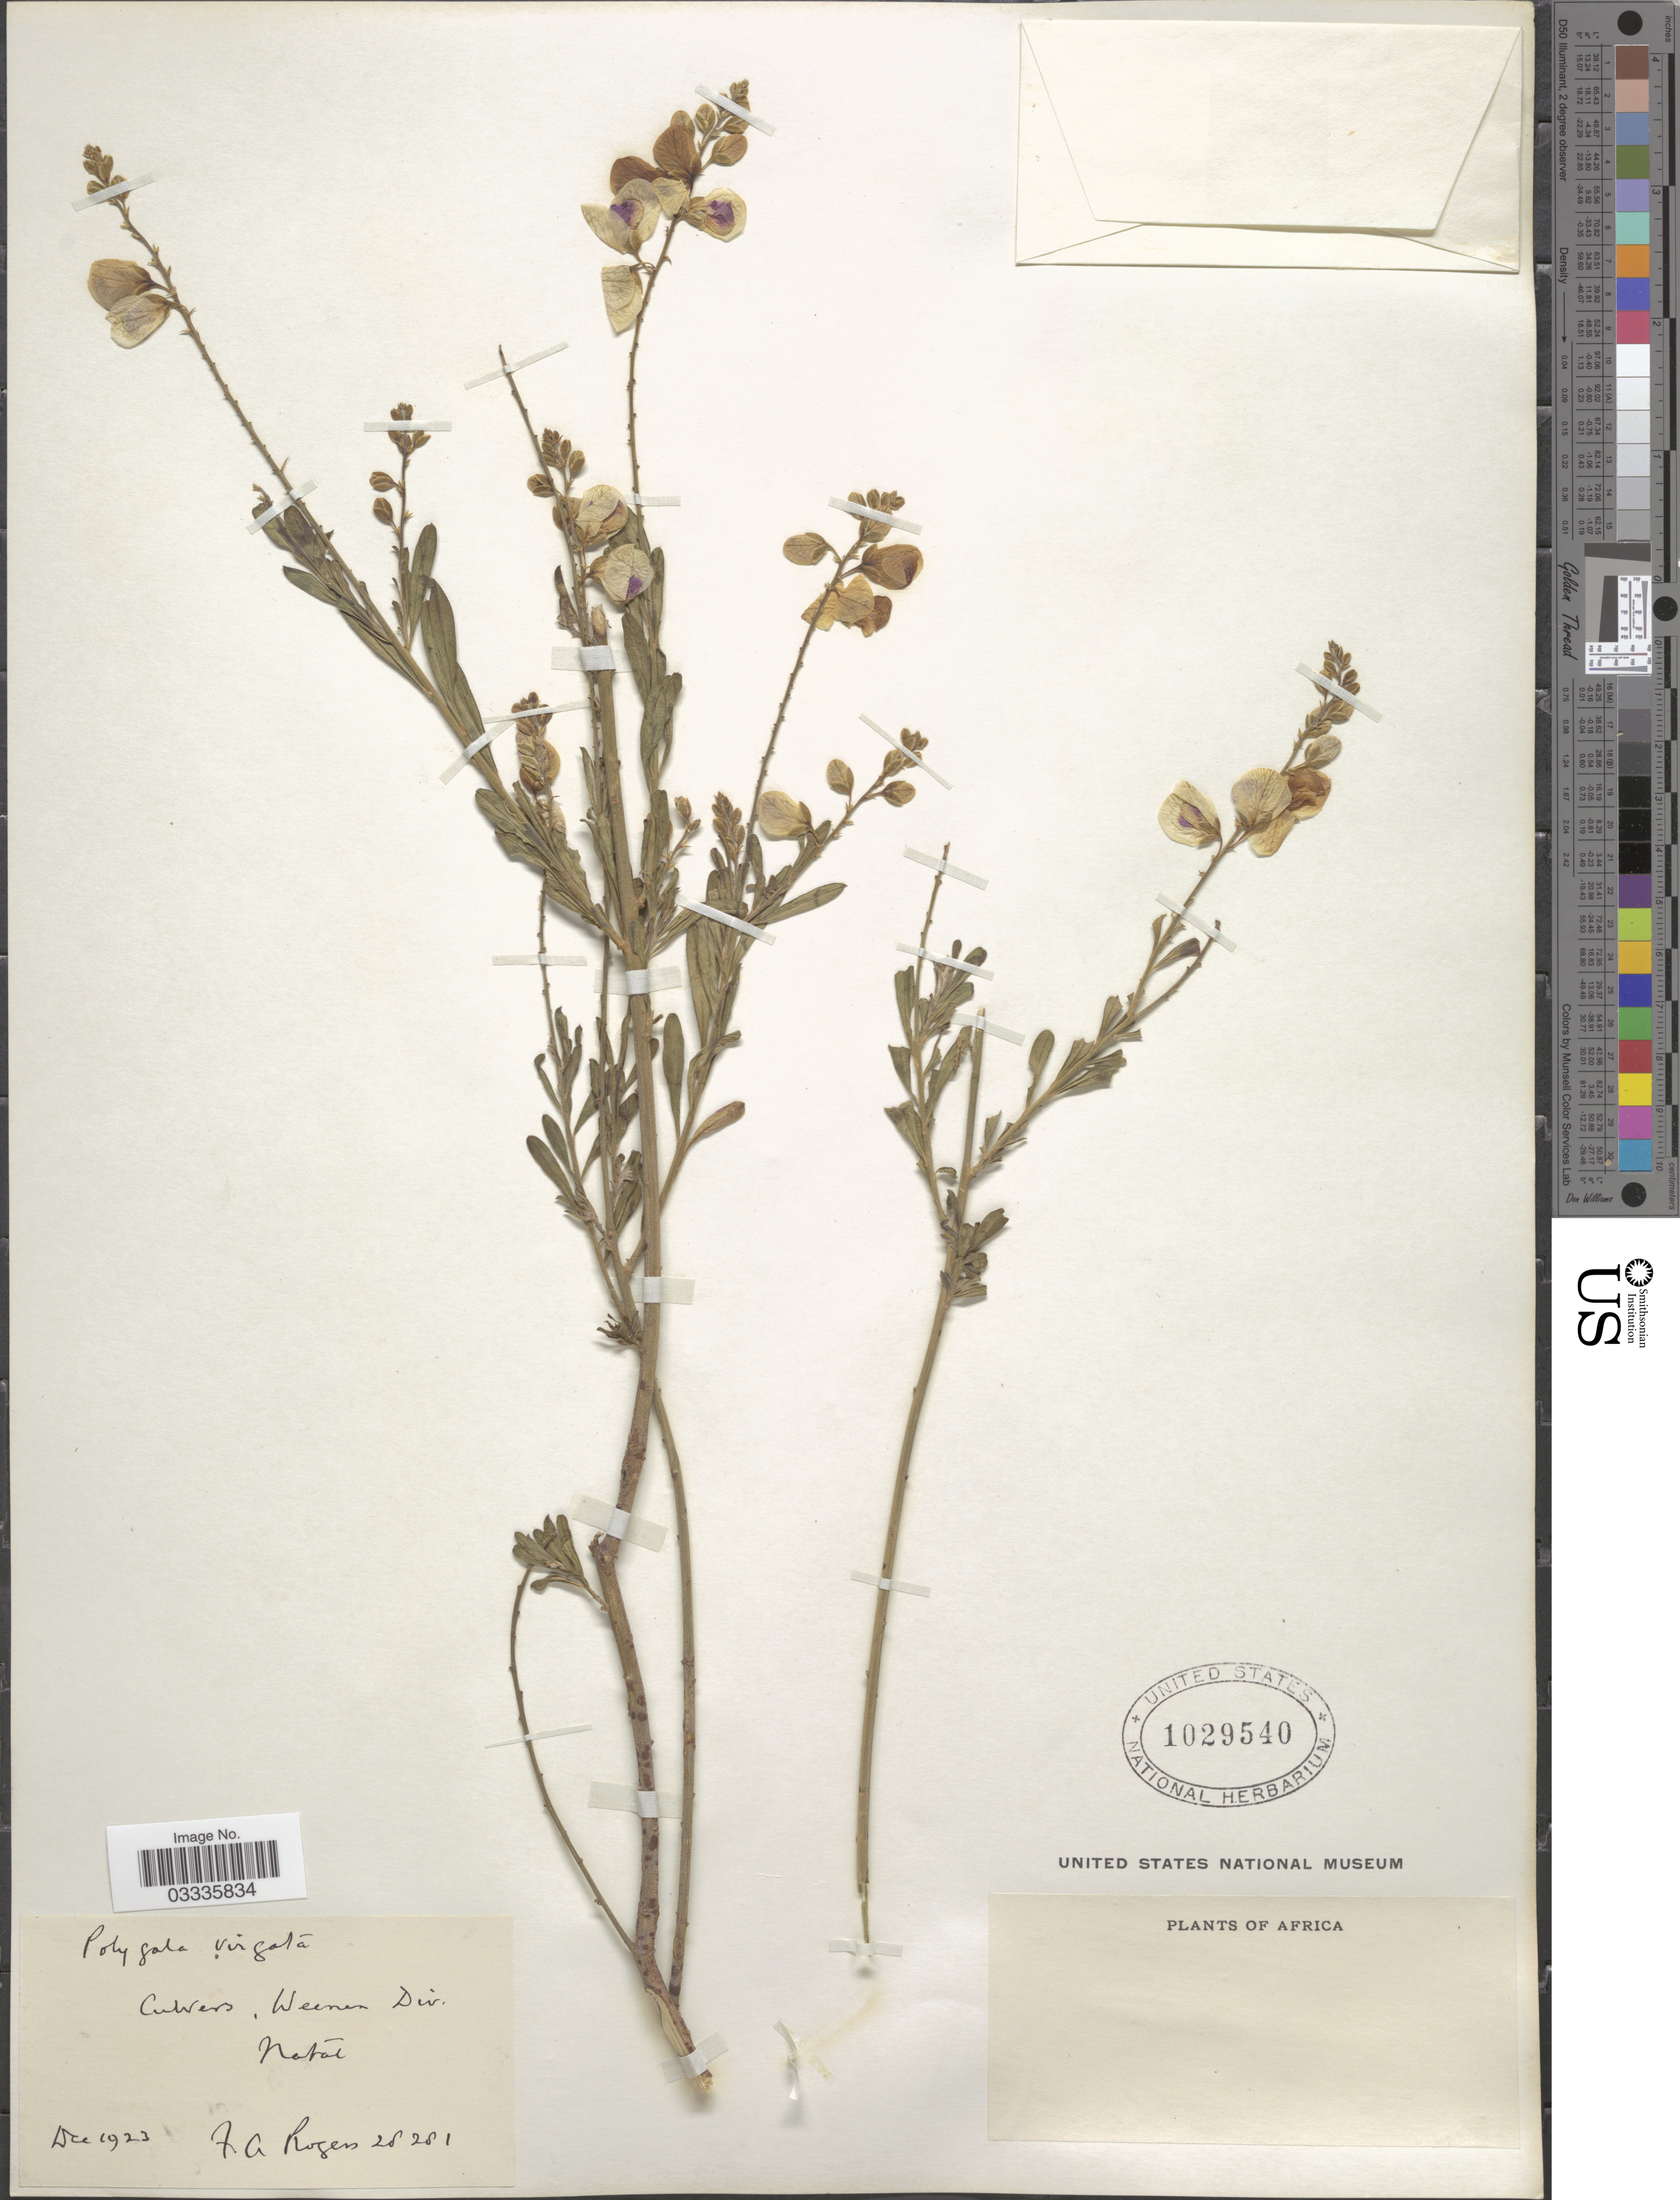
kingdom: Plantae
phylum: Tracheophyta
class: Magnoliopsida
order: Fabales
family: Polygalaceae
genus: Polygala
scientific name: Polygala virgata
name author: Thunb.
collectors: F. A. Rogers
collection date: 1923-12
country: South Africa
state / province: KwaZulu-Natal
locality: Culvers, Weenen Div., Natal.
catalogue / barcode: US 1029540